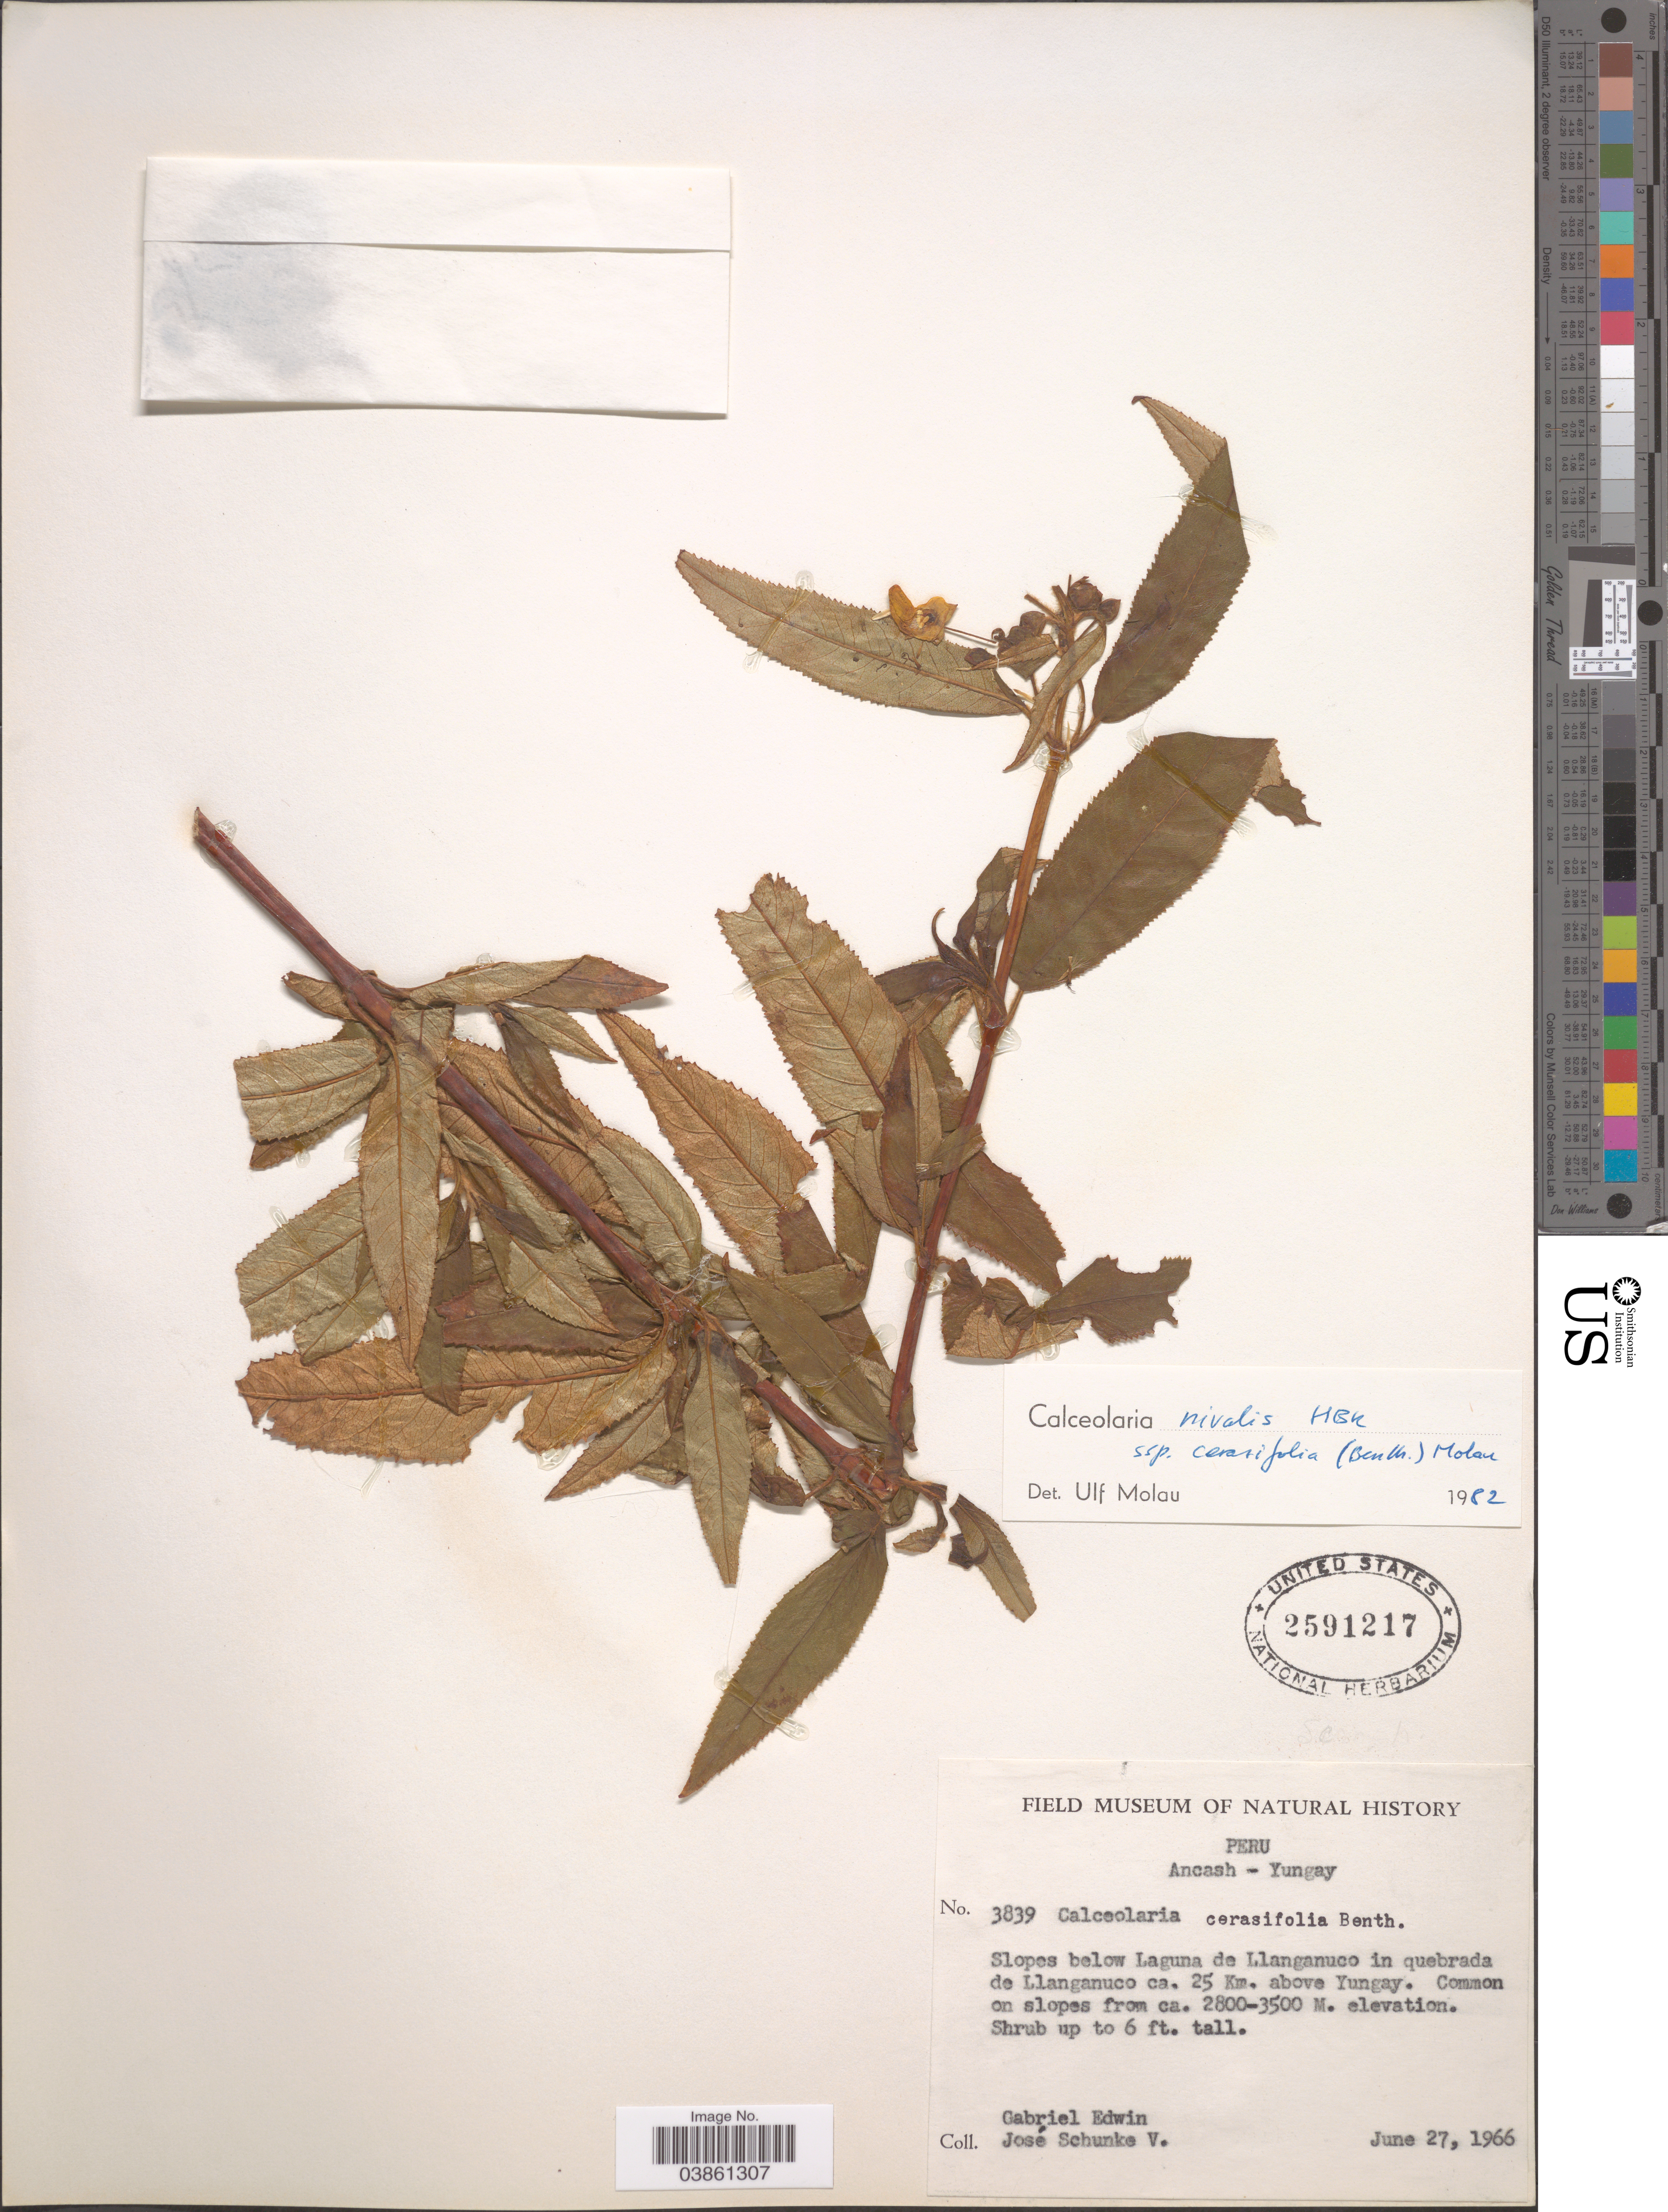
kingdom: Plantae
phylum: Tracheophyta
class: Magnoliopsida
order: Lamiales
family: Calceolariaceae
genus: Calceolaria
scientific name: Calceolaria nivalis subsp. cerasifolia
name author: (Benth.) Molau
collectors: G. Edwin & J. Schunke Vigo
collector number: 3839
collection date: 1966-06-27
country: Peru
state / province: Ancash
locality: Yungay. Slopes below Laguna de Llanganuco in quebrada de Llanganuco ca. 25 Km. above Yungay.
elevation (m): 2800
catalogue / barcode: US 2591217